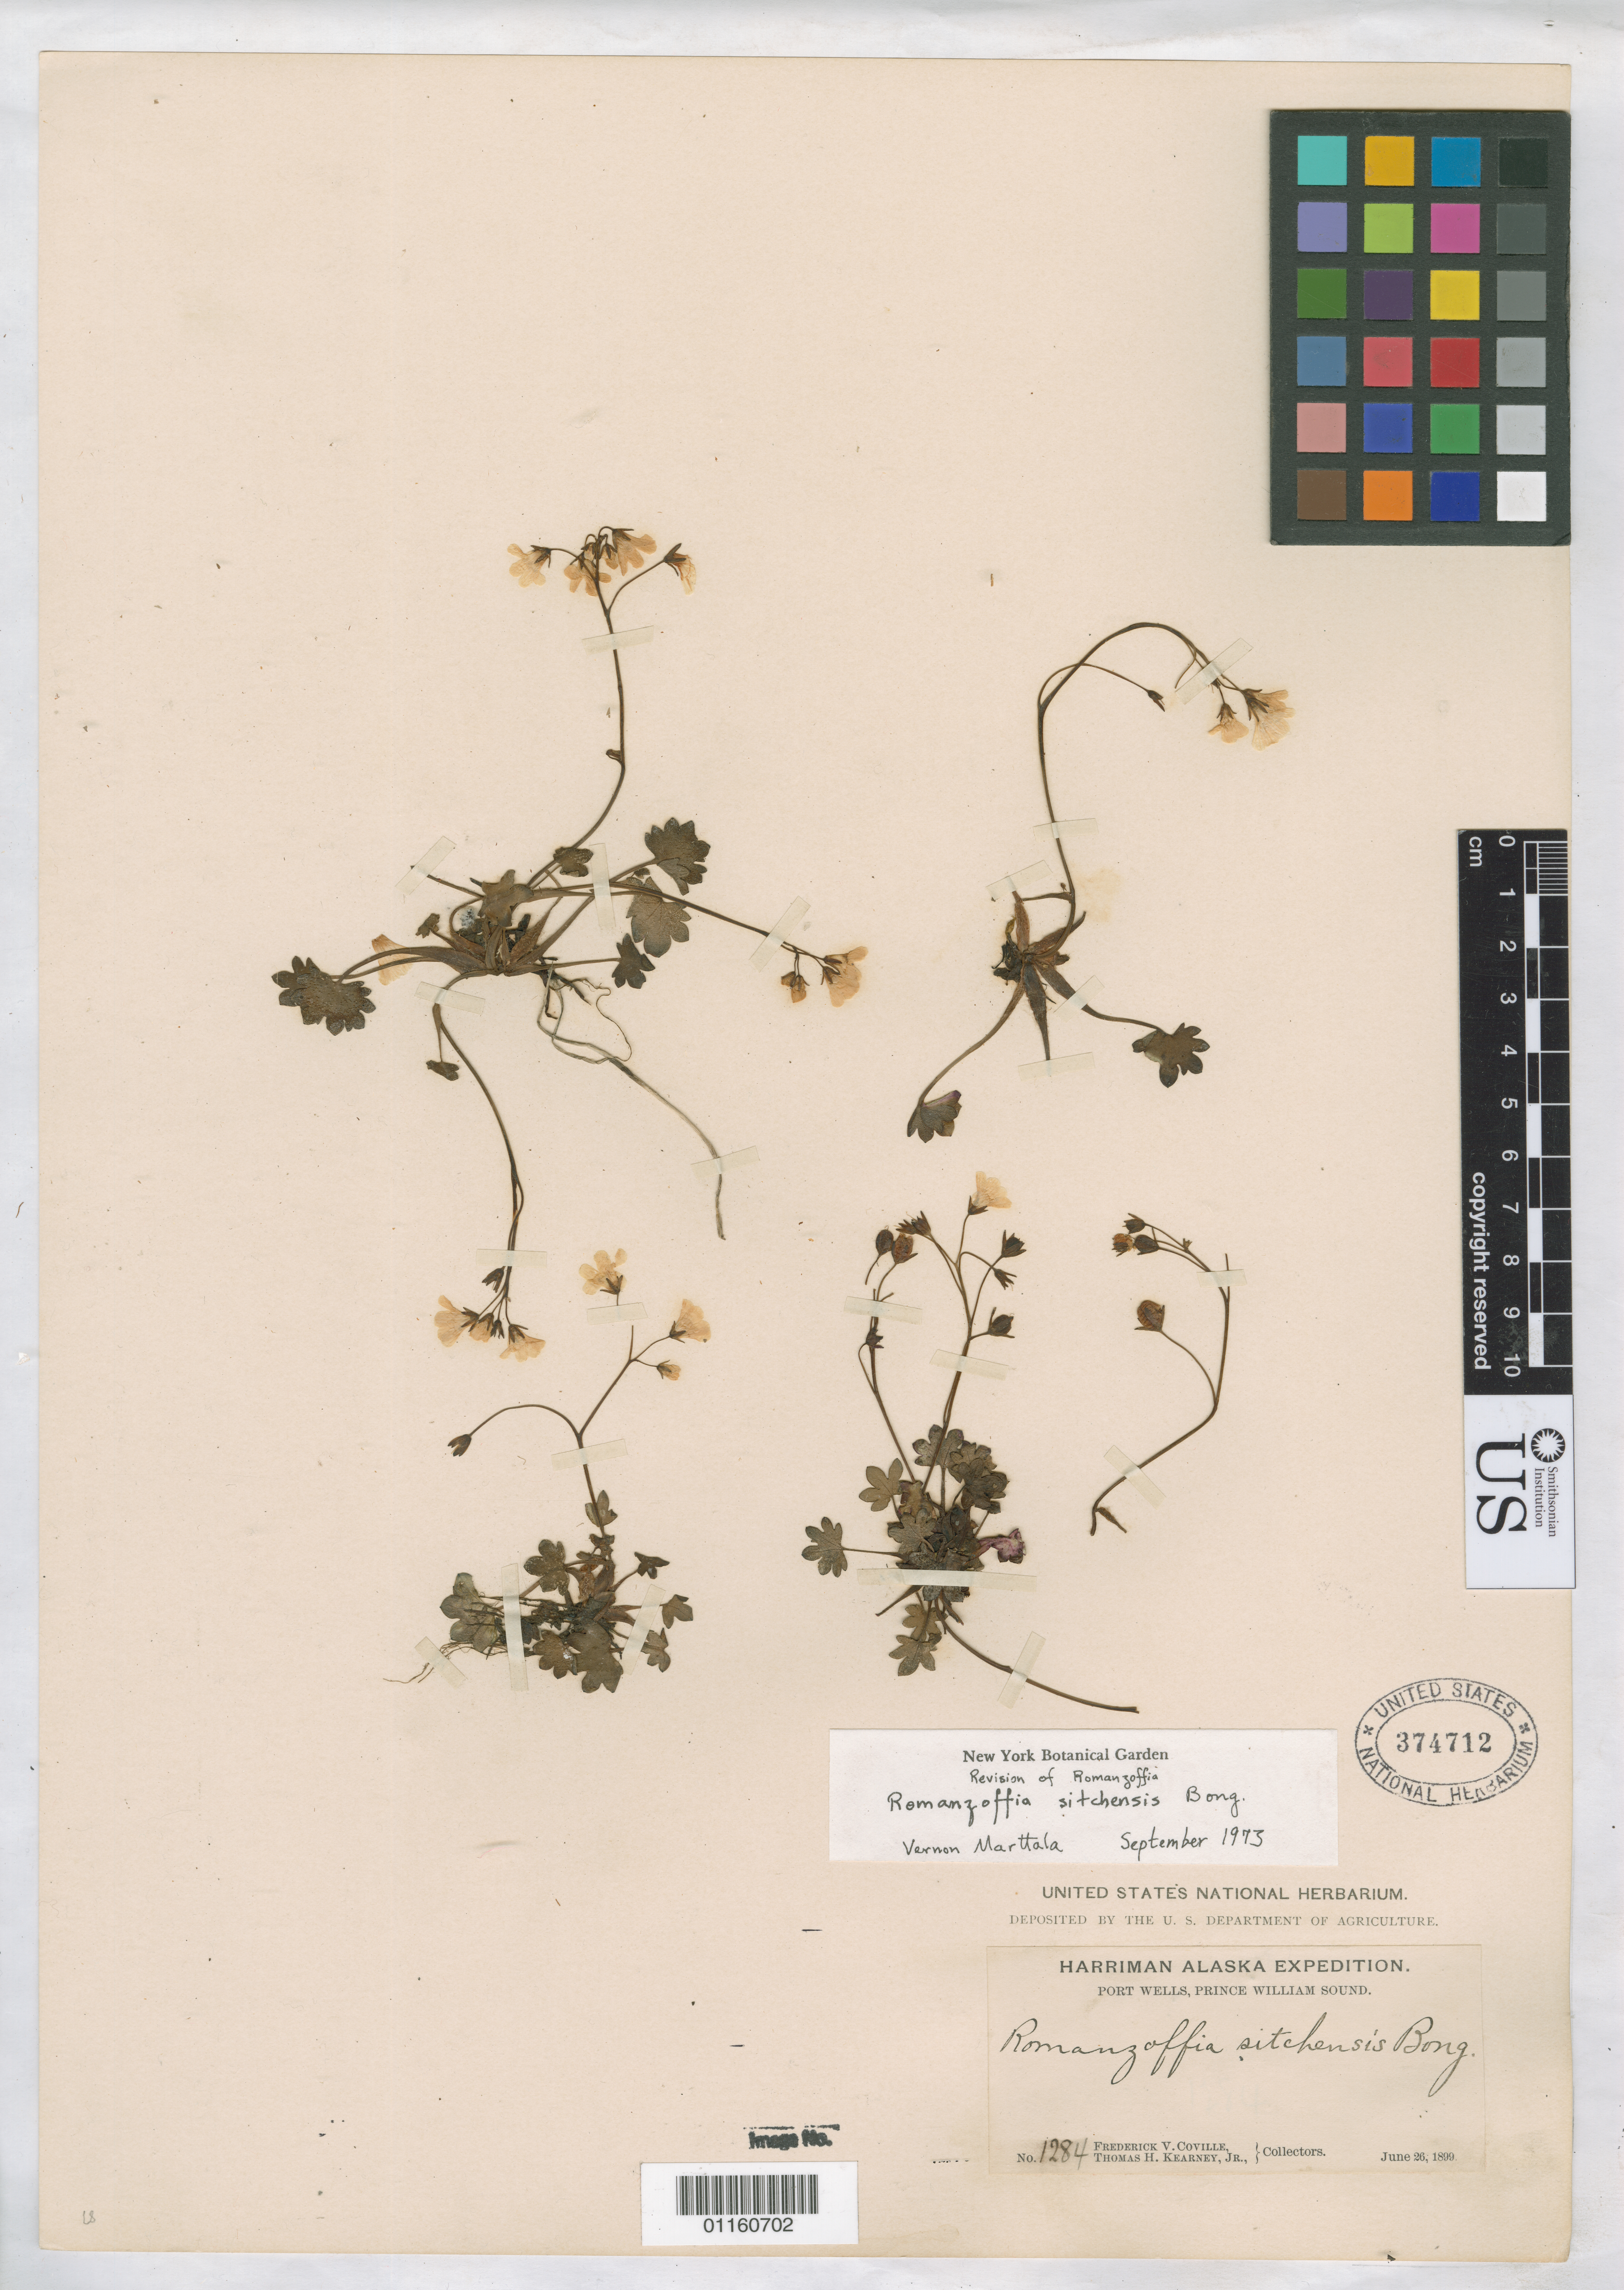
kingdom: Plantae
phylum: Tracheophyta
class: Magnoliopsida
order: Boraginales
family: Hydrophyllaceae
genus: Romanzoffia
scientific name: Romanzoffia sitchensis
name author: Bong.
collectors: F. V. Coville & T. H. Kearney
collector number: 1284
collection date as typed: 26 Jun 1899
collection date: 1899-06-26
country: United States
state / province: Alaska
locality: Fort Wells, Prince William Sound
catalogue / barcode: US 374712